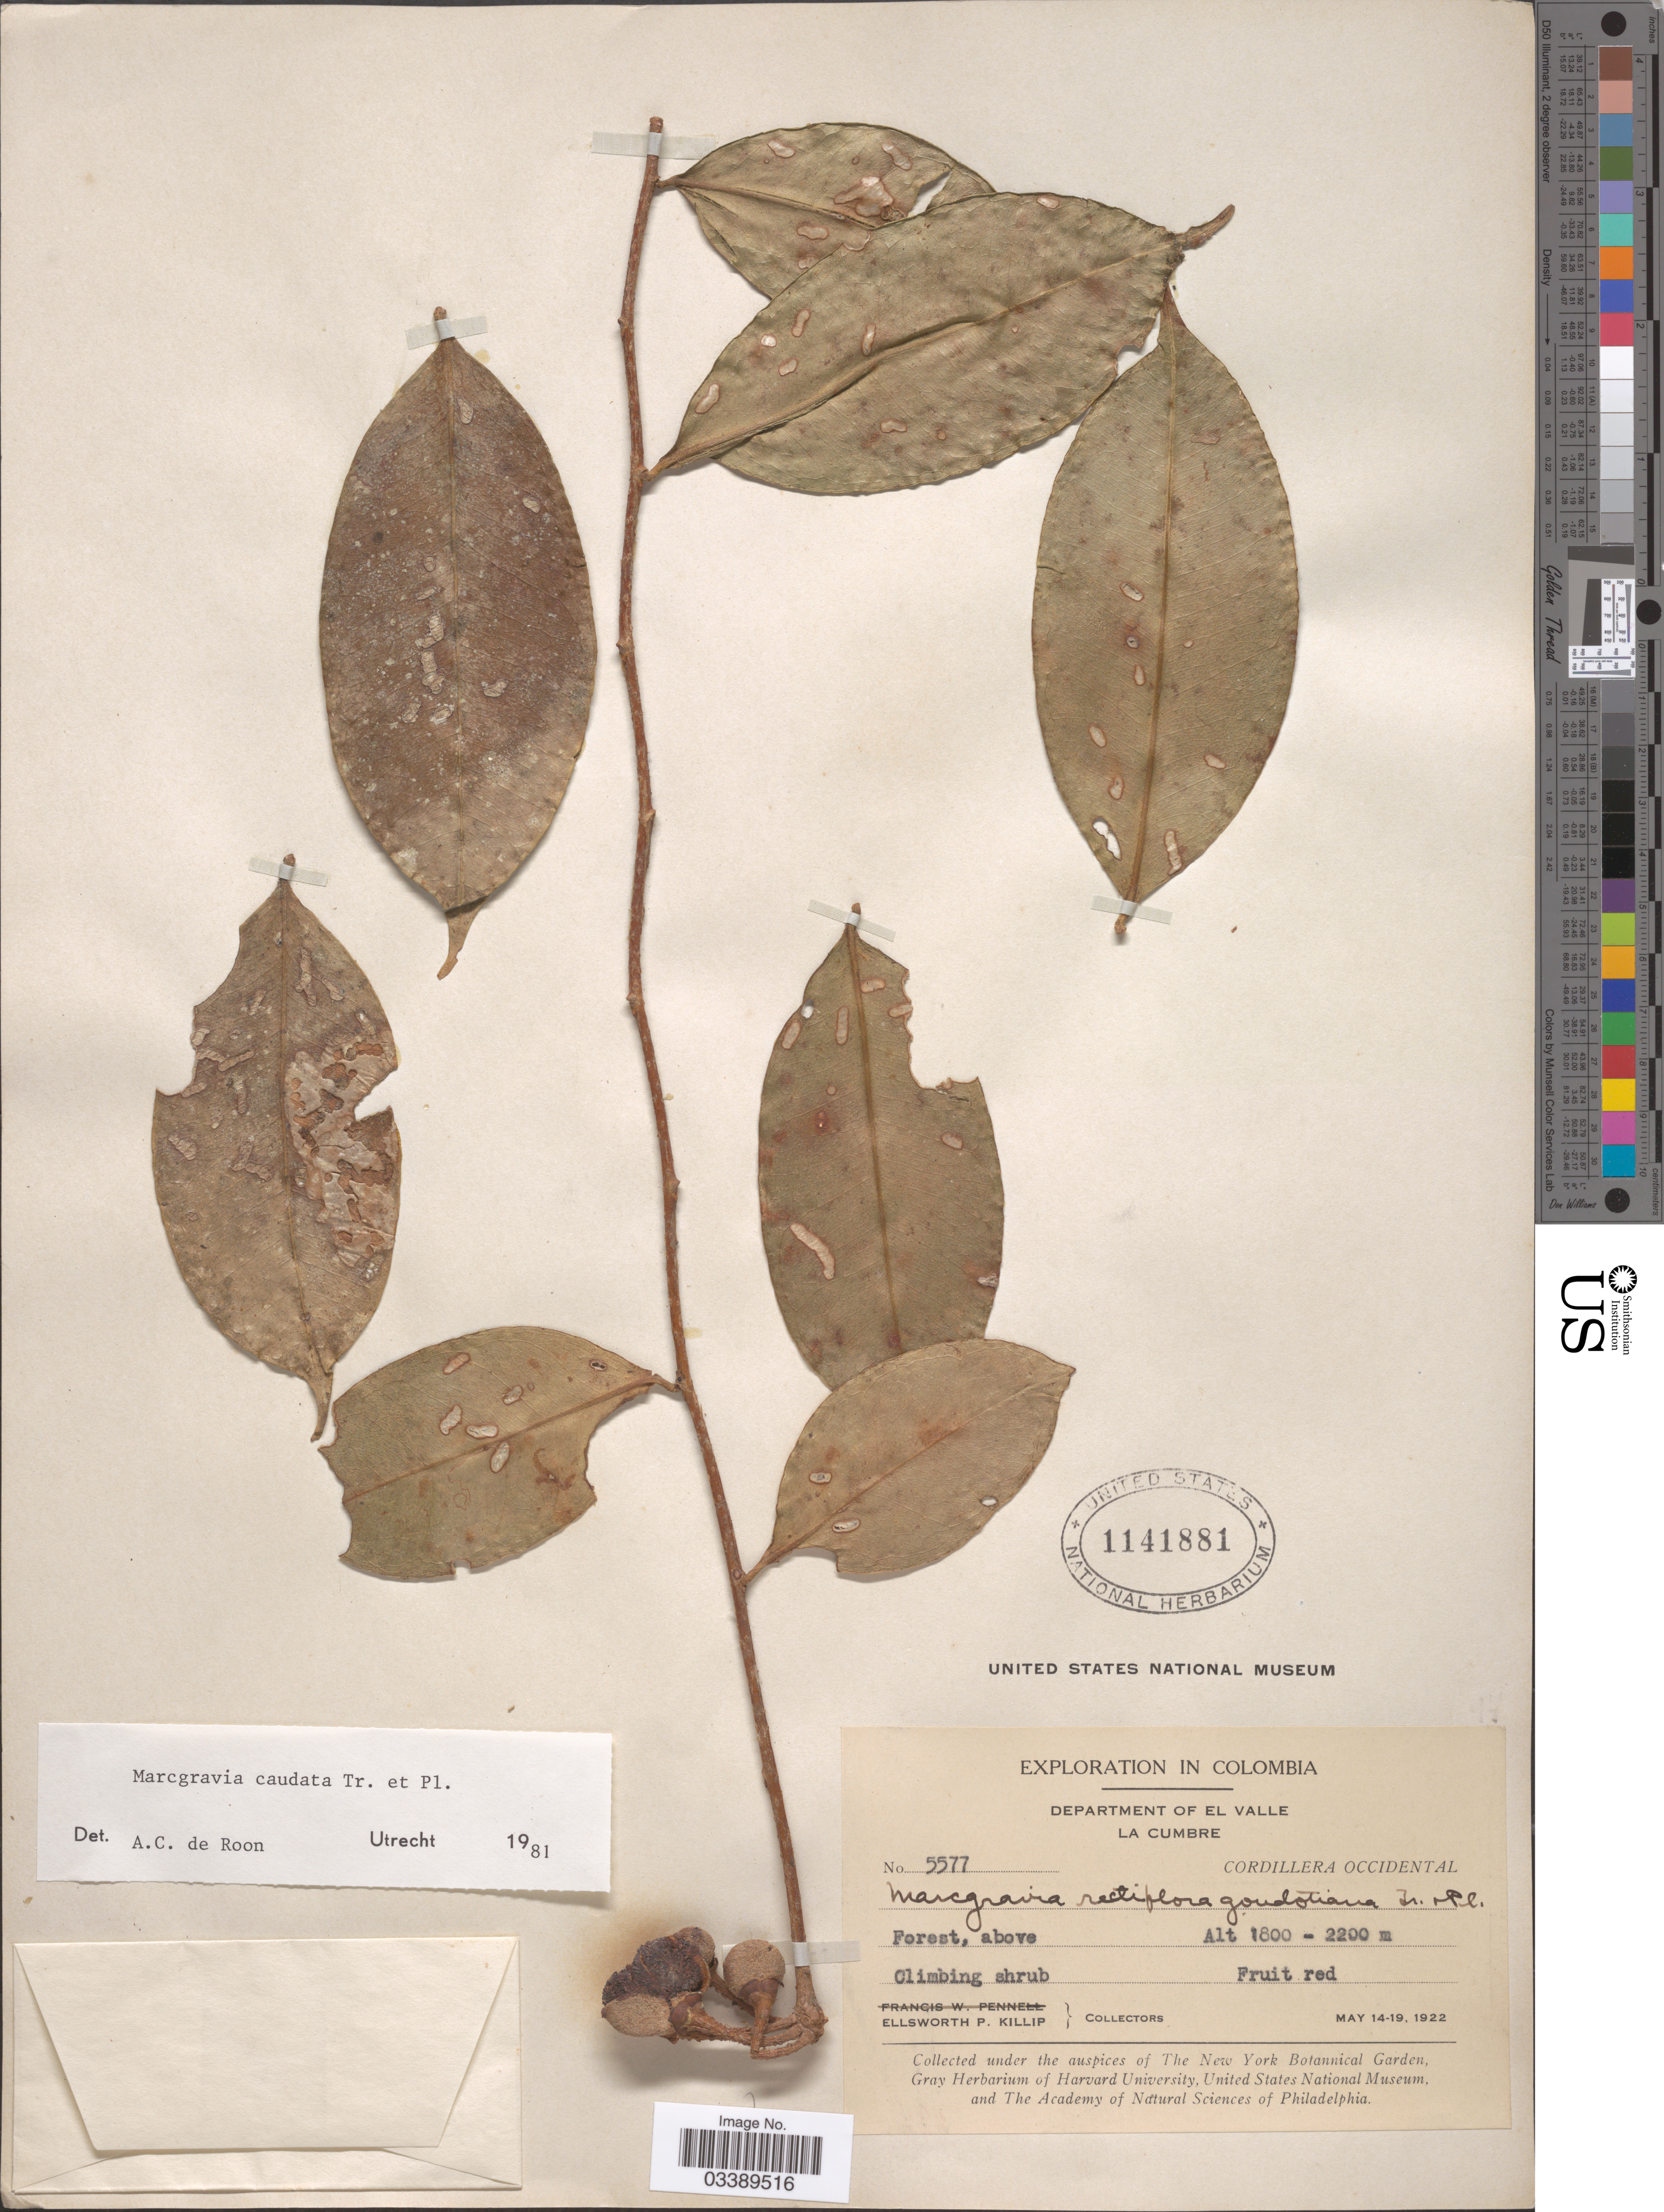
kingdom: Plantae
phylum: Tracheophyta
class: Magnoliopsida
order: Ericales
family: Marcgraviaceae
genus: Marcgravia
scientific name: Marcgravia caudata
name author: Triana & Planch.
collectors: E. P. Killip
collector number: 5577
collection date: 1922-05-14/1922-05-19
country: Colombia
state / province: Valle del Cauca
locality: Department of El Valle. La Cumbre. Cordillera Occidental.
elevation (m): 1800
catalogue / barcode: US 1141881